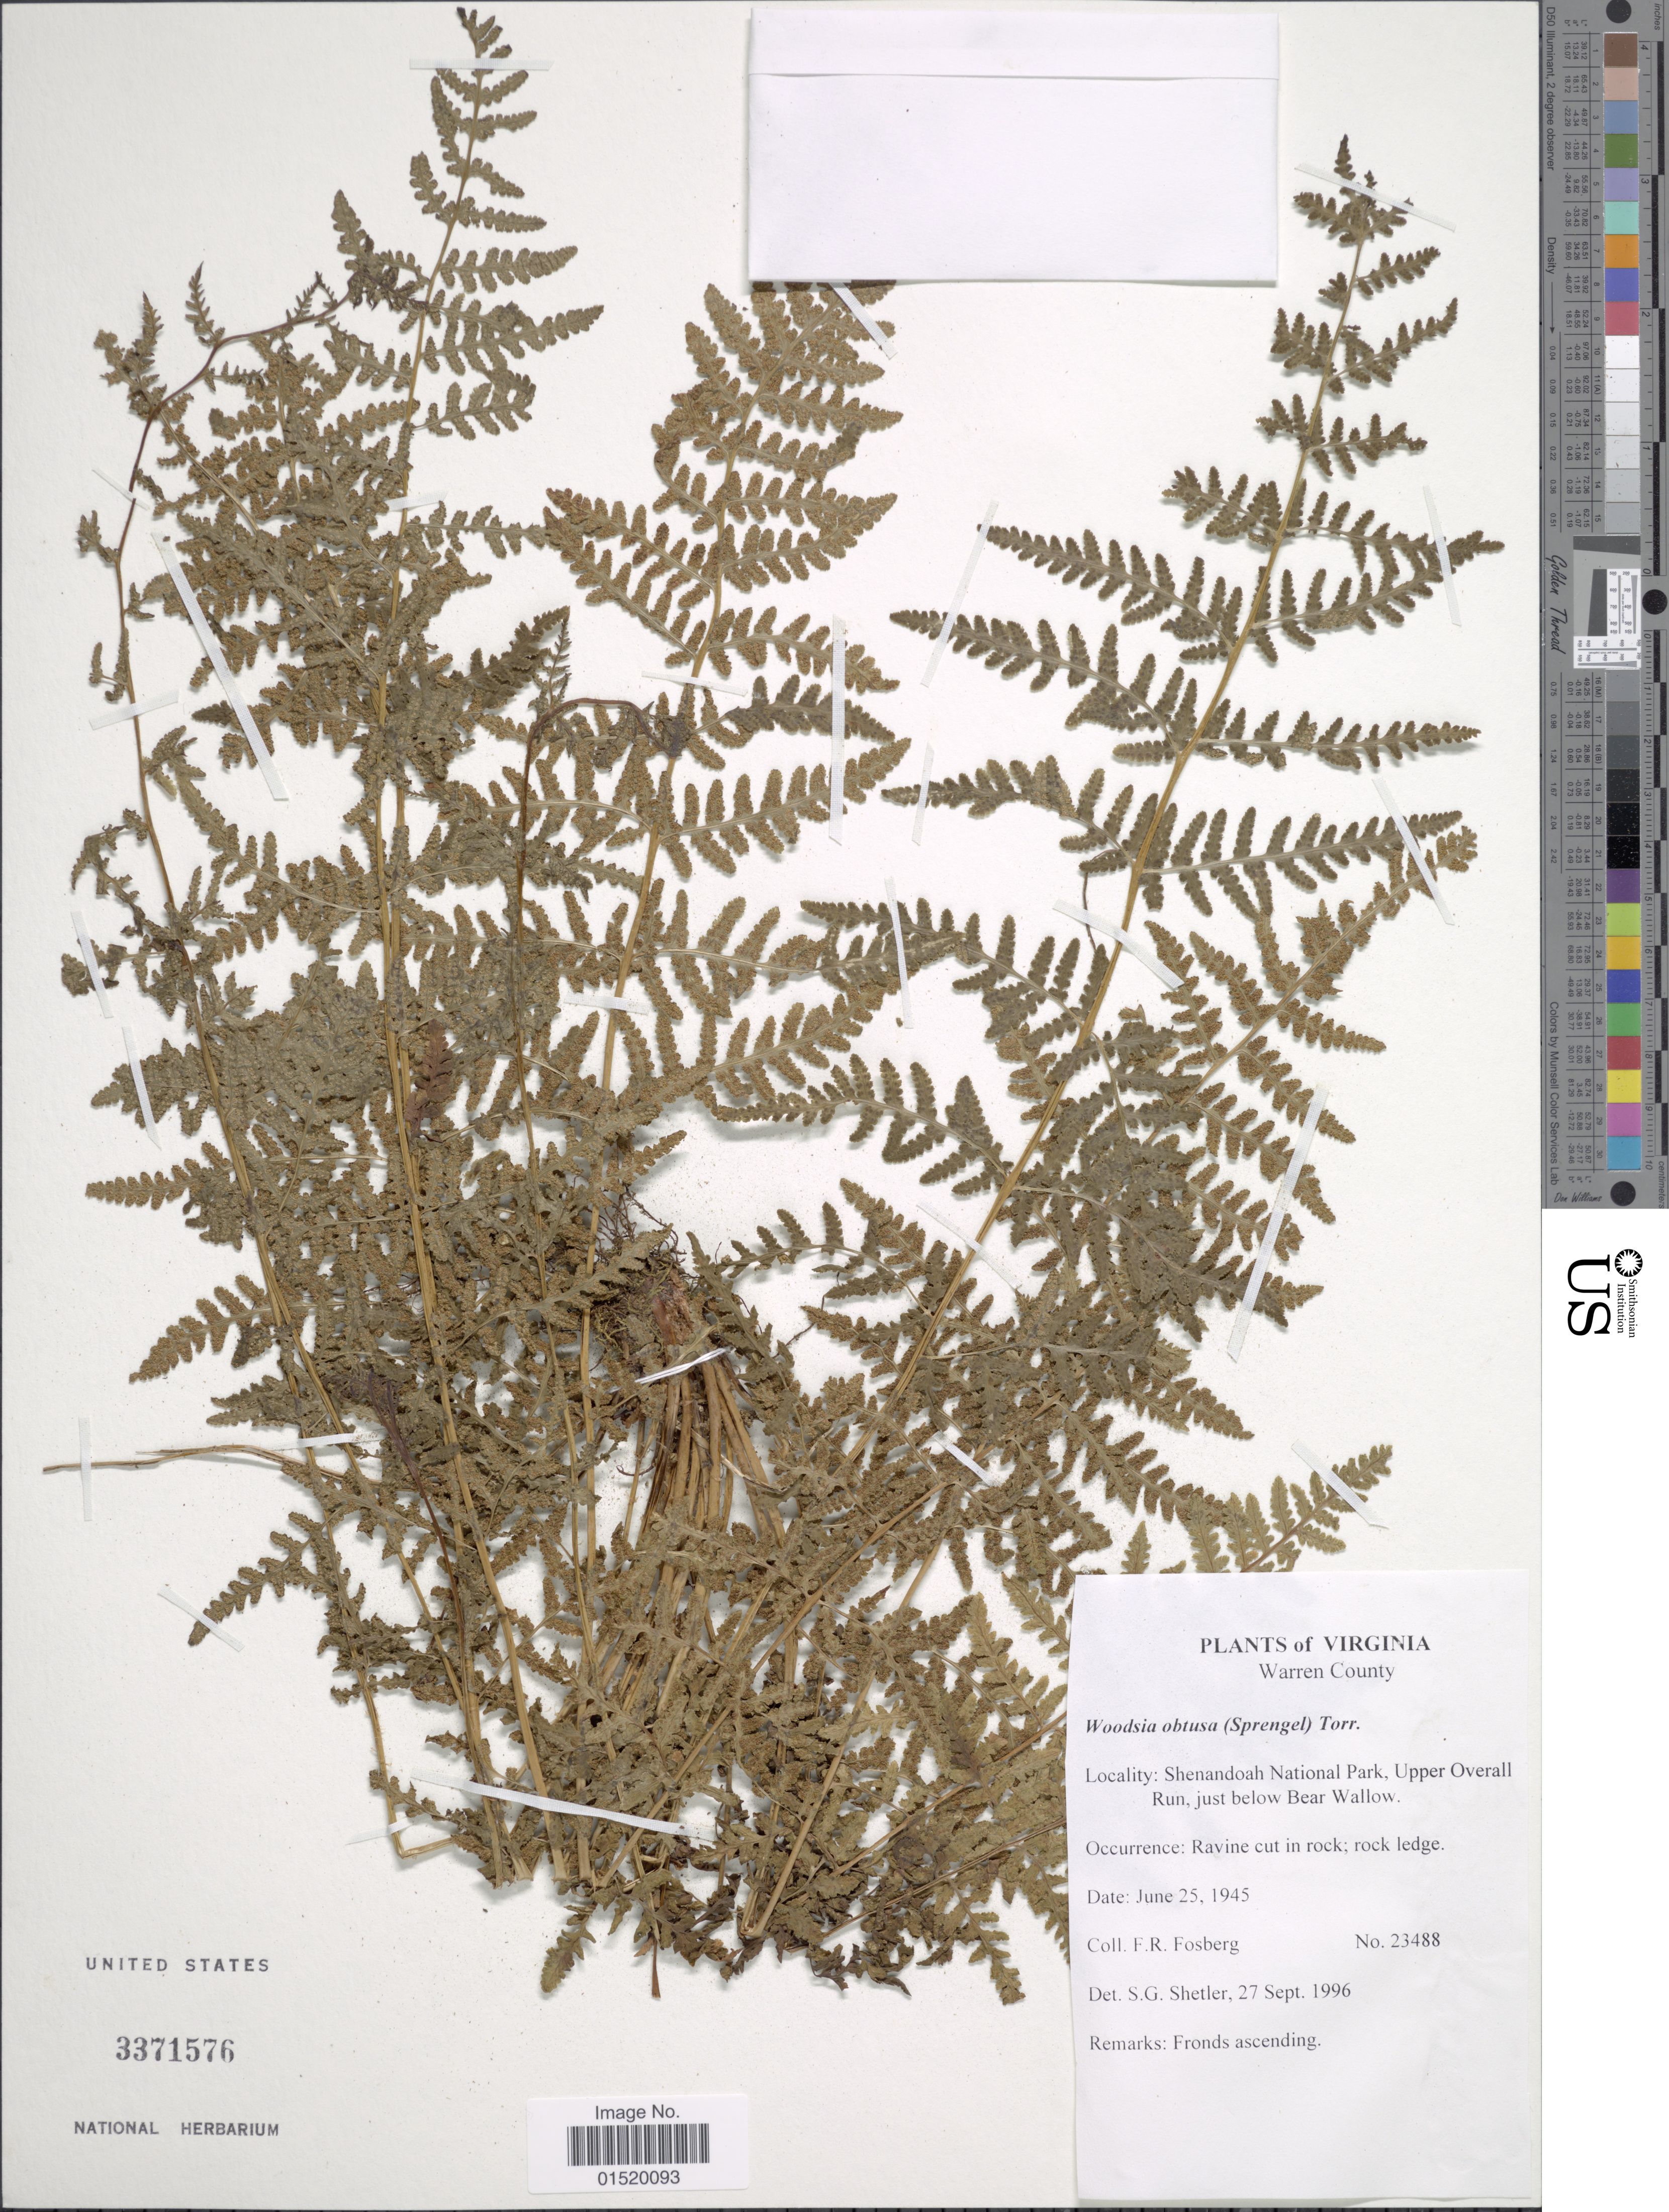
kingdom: Plantae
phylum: Tracheophyta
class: Polypodiopsida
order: Polypodiales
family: Woodsiaceae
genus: Woodsia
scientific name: Woodsia obtusa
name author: (Spreng.) Torr.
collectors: F. R. Fosberg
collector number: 23488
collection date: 1945-06-25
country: United States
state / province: Virginia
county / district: Warren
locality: Warren County, Shenandoah National Park, Upper Overall Run, just below Bear Wallow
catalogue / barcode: US 3371576